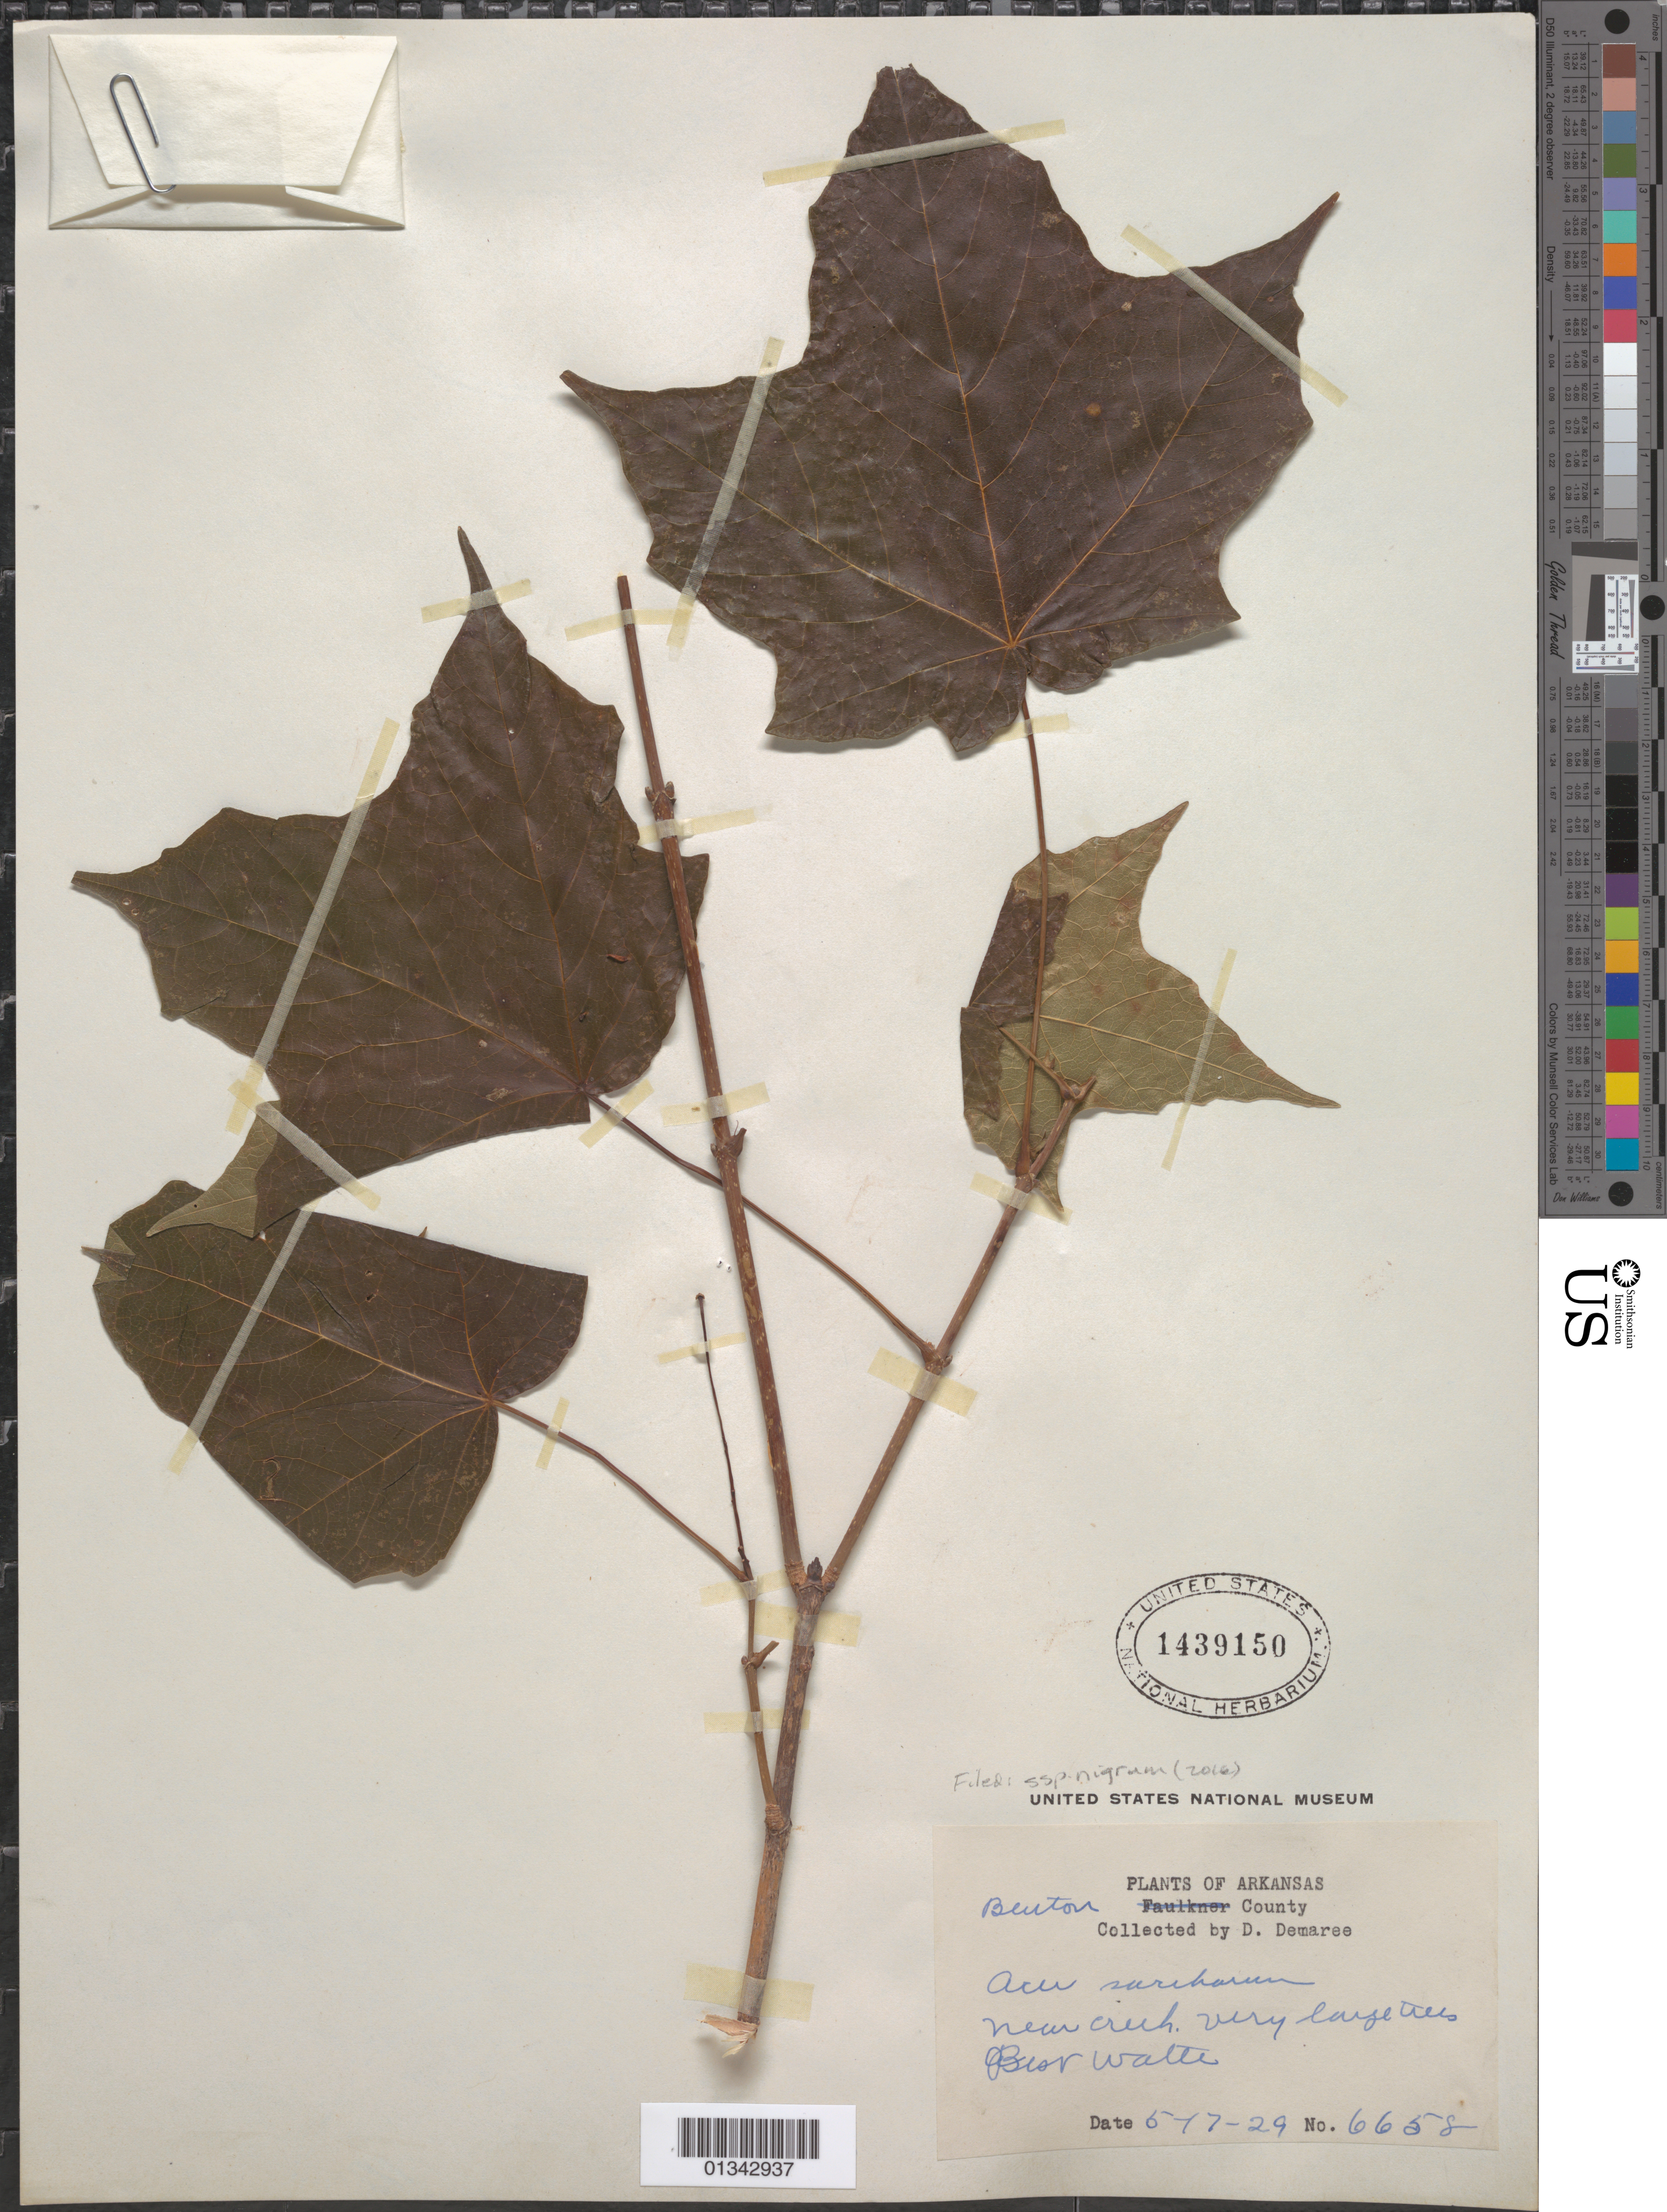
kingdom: Plantae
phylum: Tracheophyta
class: Magnoliopsida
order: Sapindales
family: Sapindaceae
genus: Acer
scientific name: Acer saccharum subsp. nigrum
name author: (F. Michx.) Desmarais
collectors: D. Demares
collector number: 6658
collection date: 1929-05-17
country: United States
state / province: Arkansas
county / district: Benton County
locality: Benton County, [locality illegible]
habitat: Near creek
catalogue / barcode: US 1439150